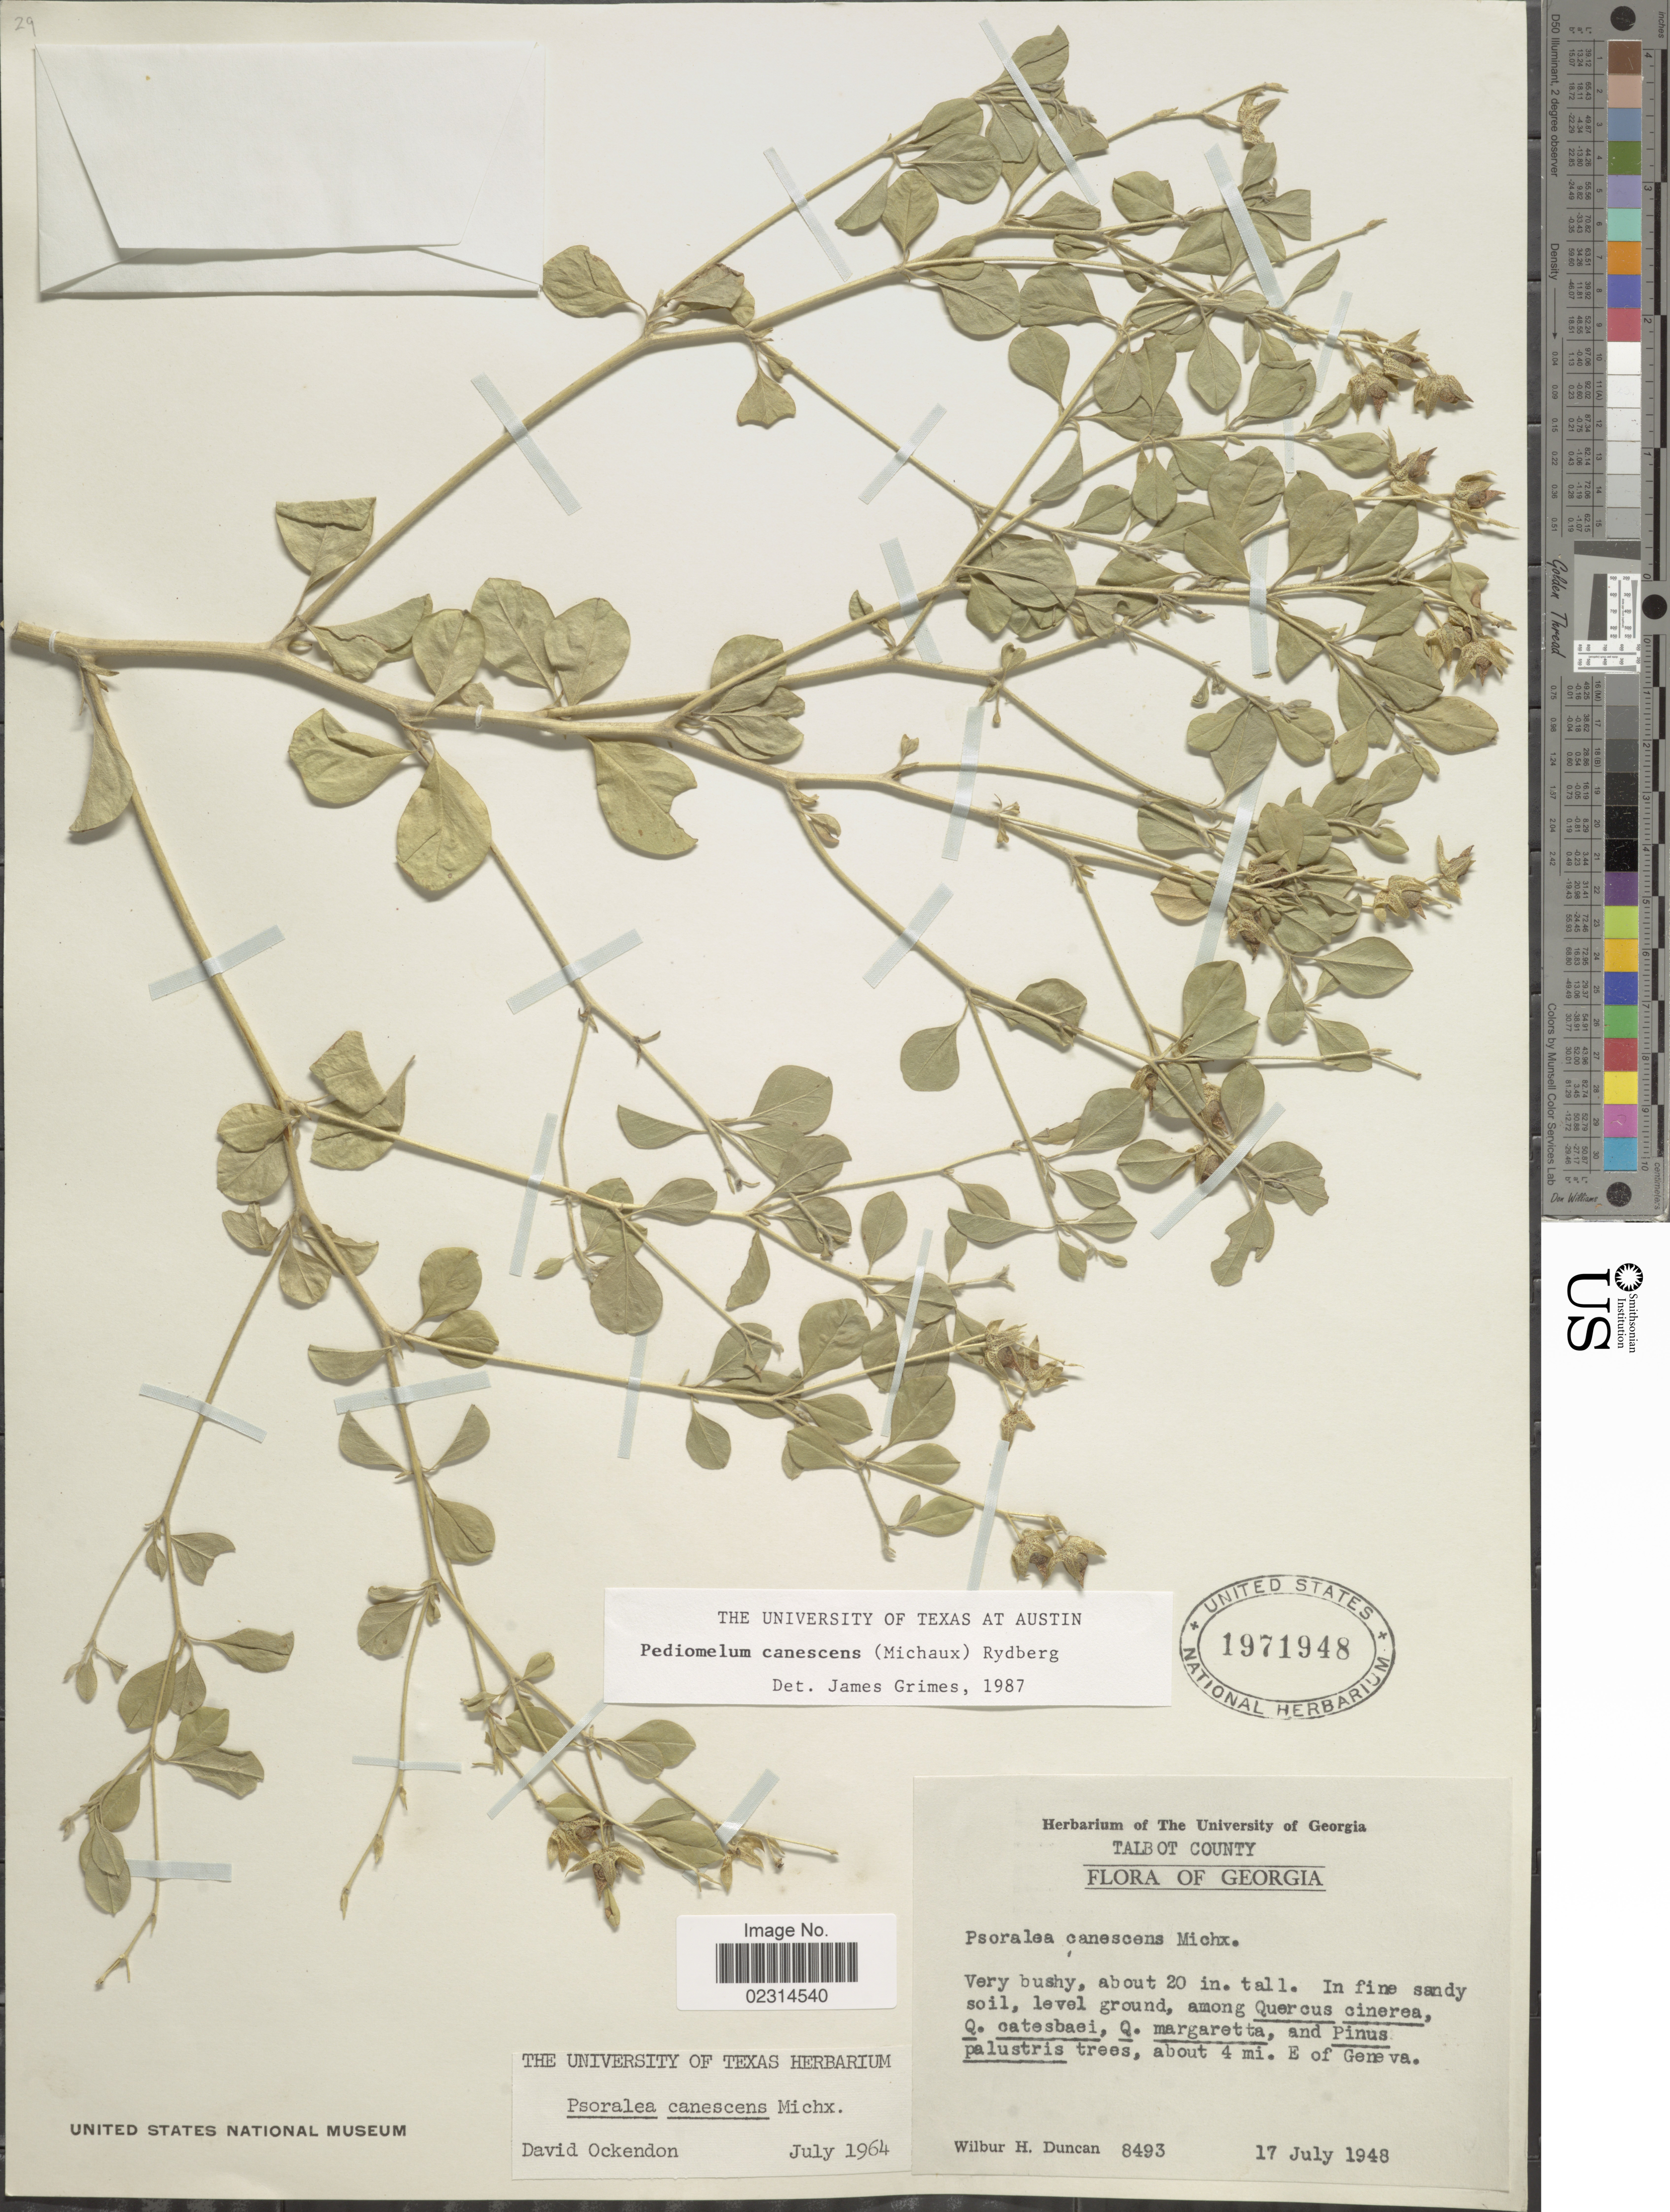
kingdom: Plantae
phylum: Tracheophyta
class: Magnoliopsida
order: Fabales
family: Fabaceae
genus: Pediomelum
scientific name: Pediomelum canescens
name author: (Michx.) Rydb.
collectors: W. H. Duncan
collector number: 8493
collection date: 1948-07-17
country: United States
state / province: Georgia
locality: Talbot County, about 4 mi. E of Geneva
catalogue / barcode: US 1971948